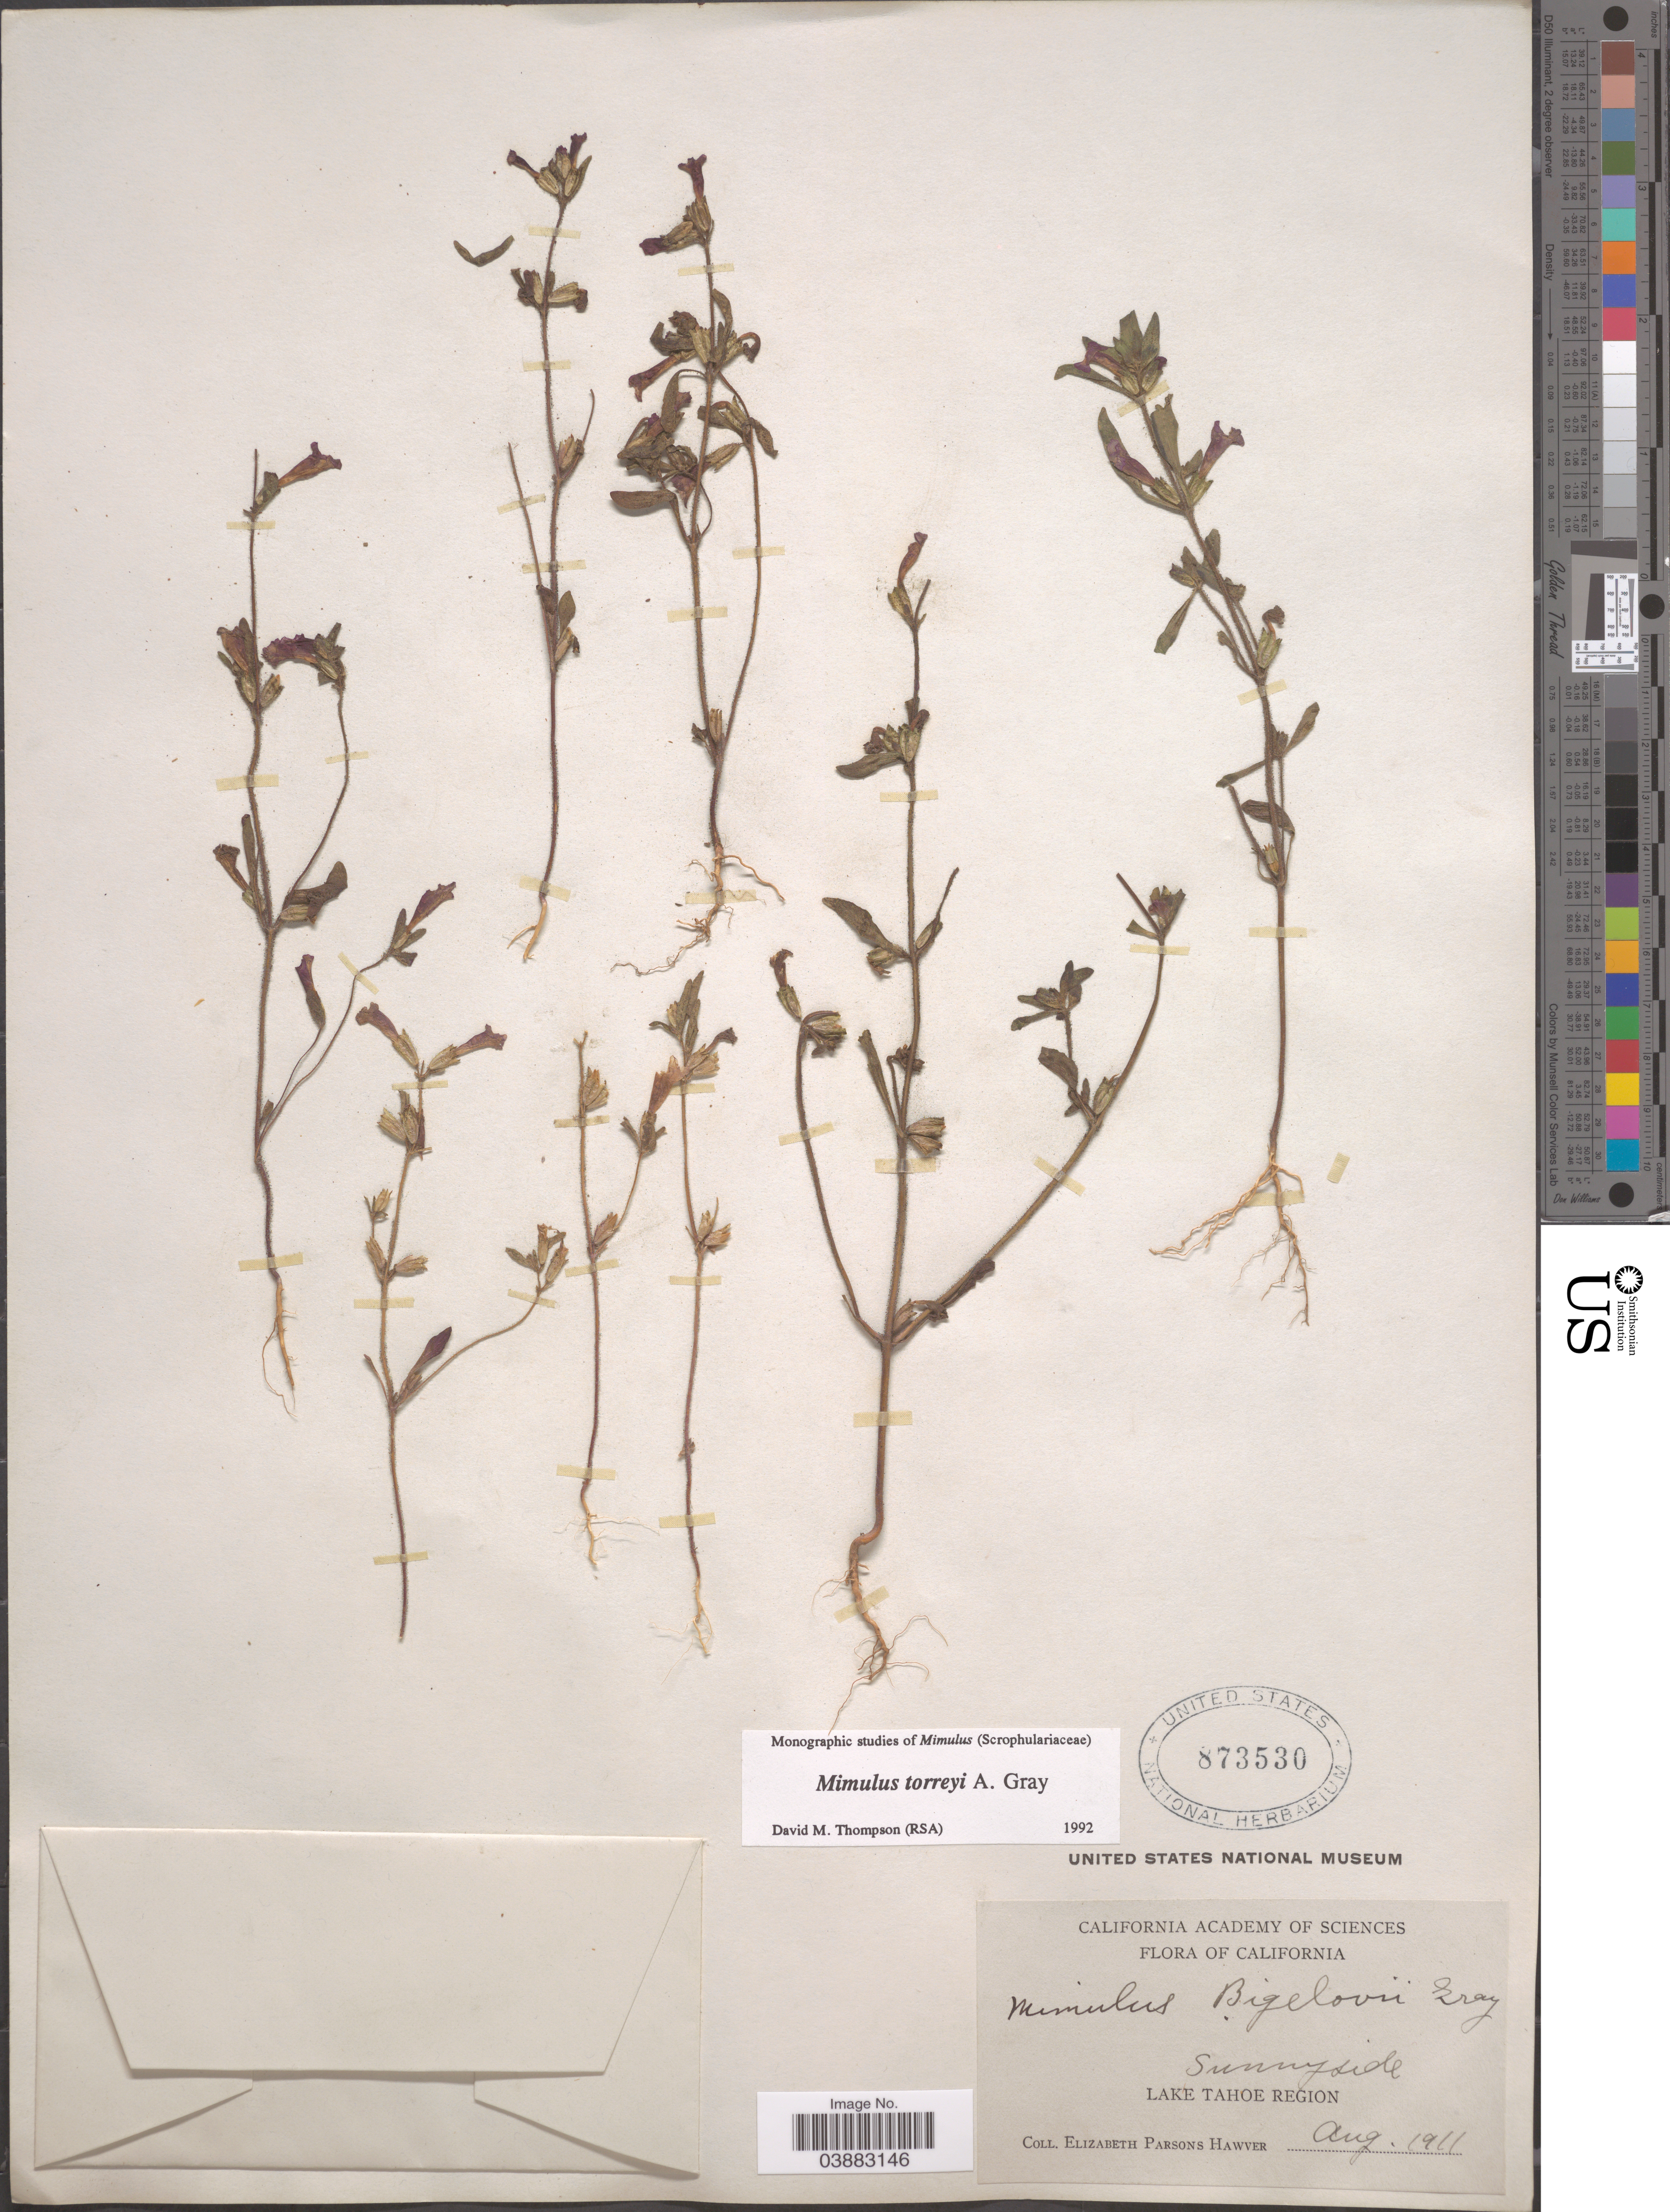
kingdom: Plantae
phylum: Tracheophyta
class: Magnoliopsida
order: Lamiales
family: Phrymaceae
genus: Mimulus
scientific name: Mimulus torreyi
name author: A. Gray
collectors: E. Hawver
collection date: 1911-08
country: United States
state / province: California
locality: Sunnyside. Lake Tahoe Region.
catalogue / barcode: US 873530